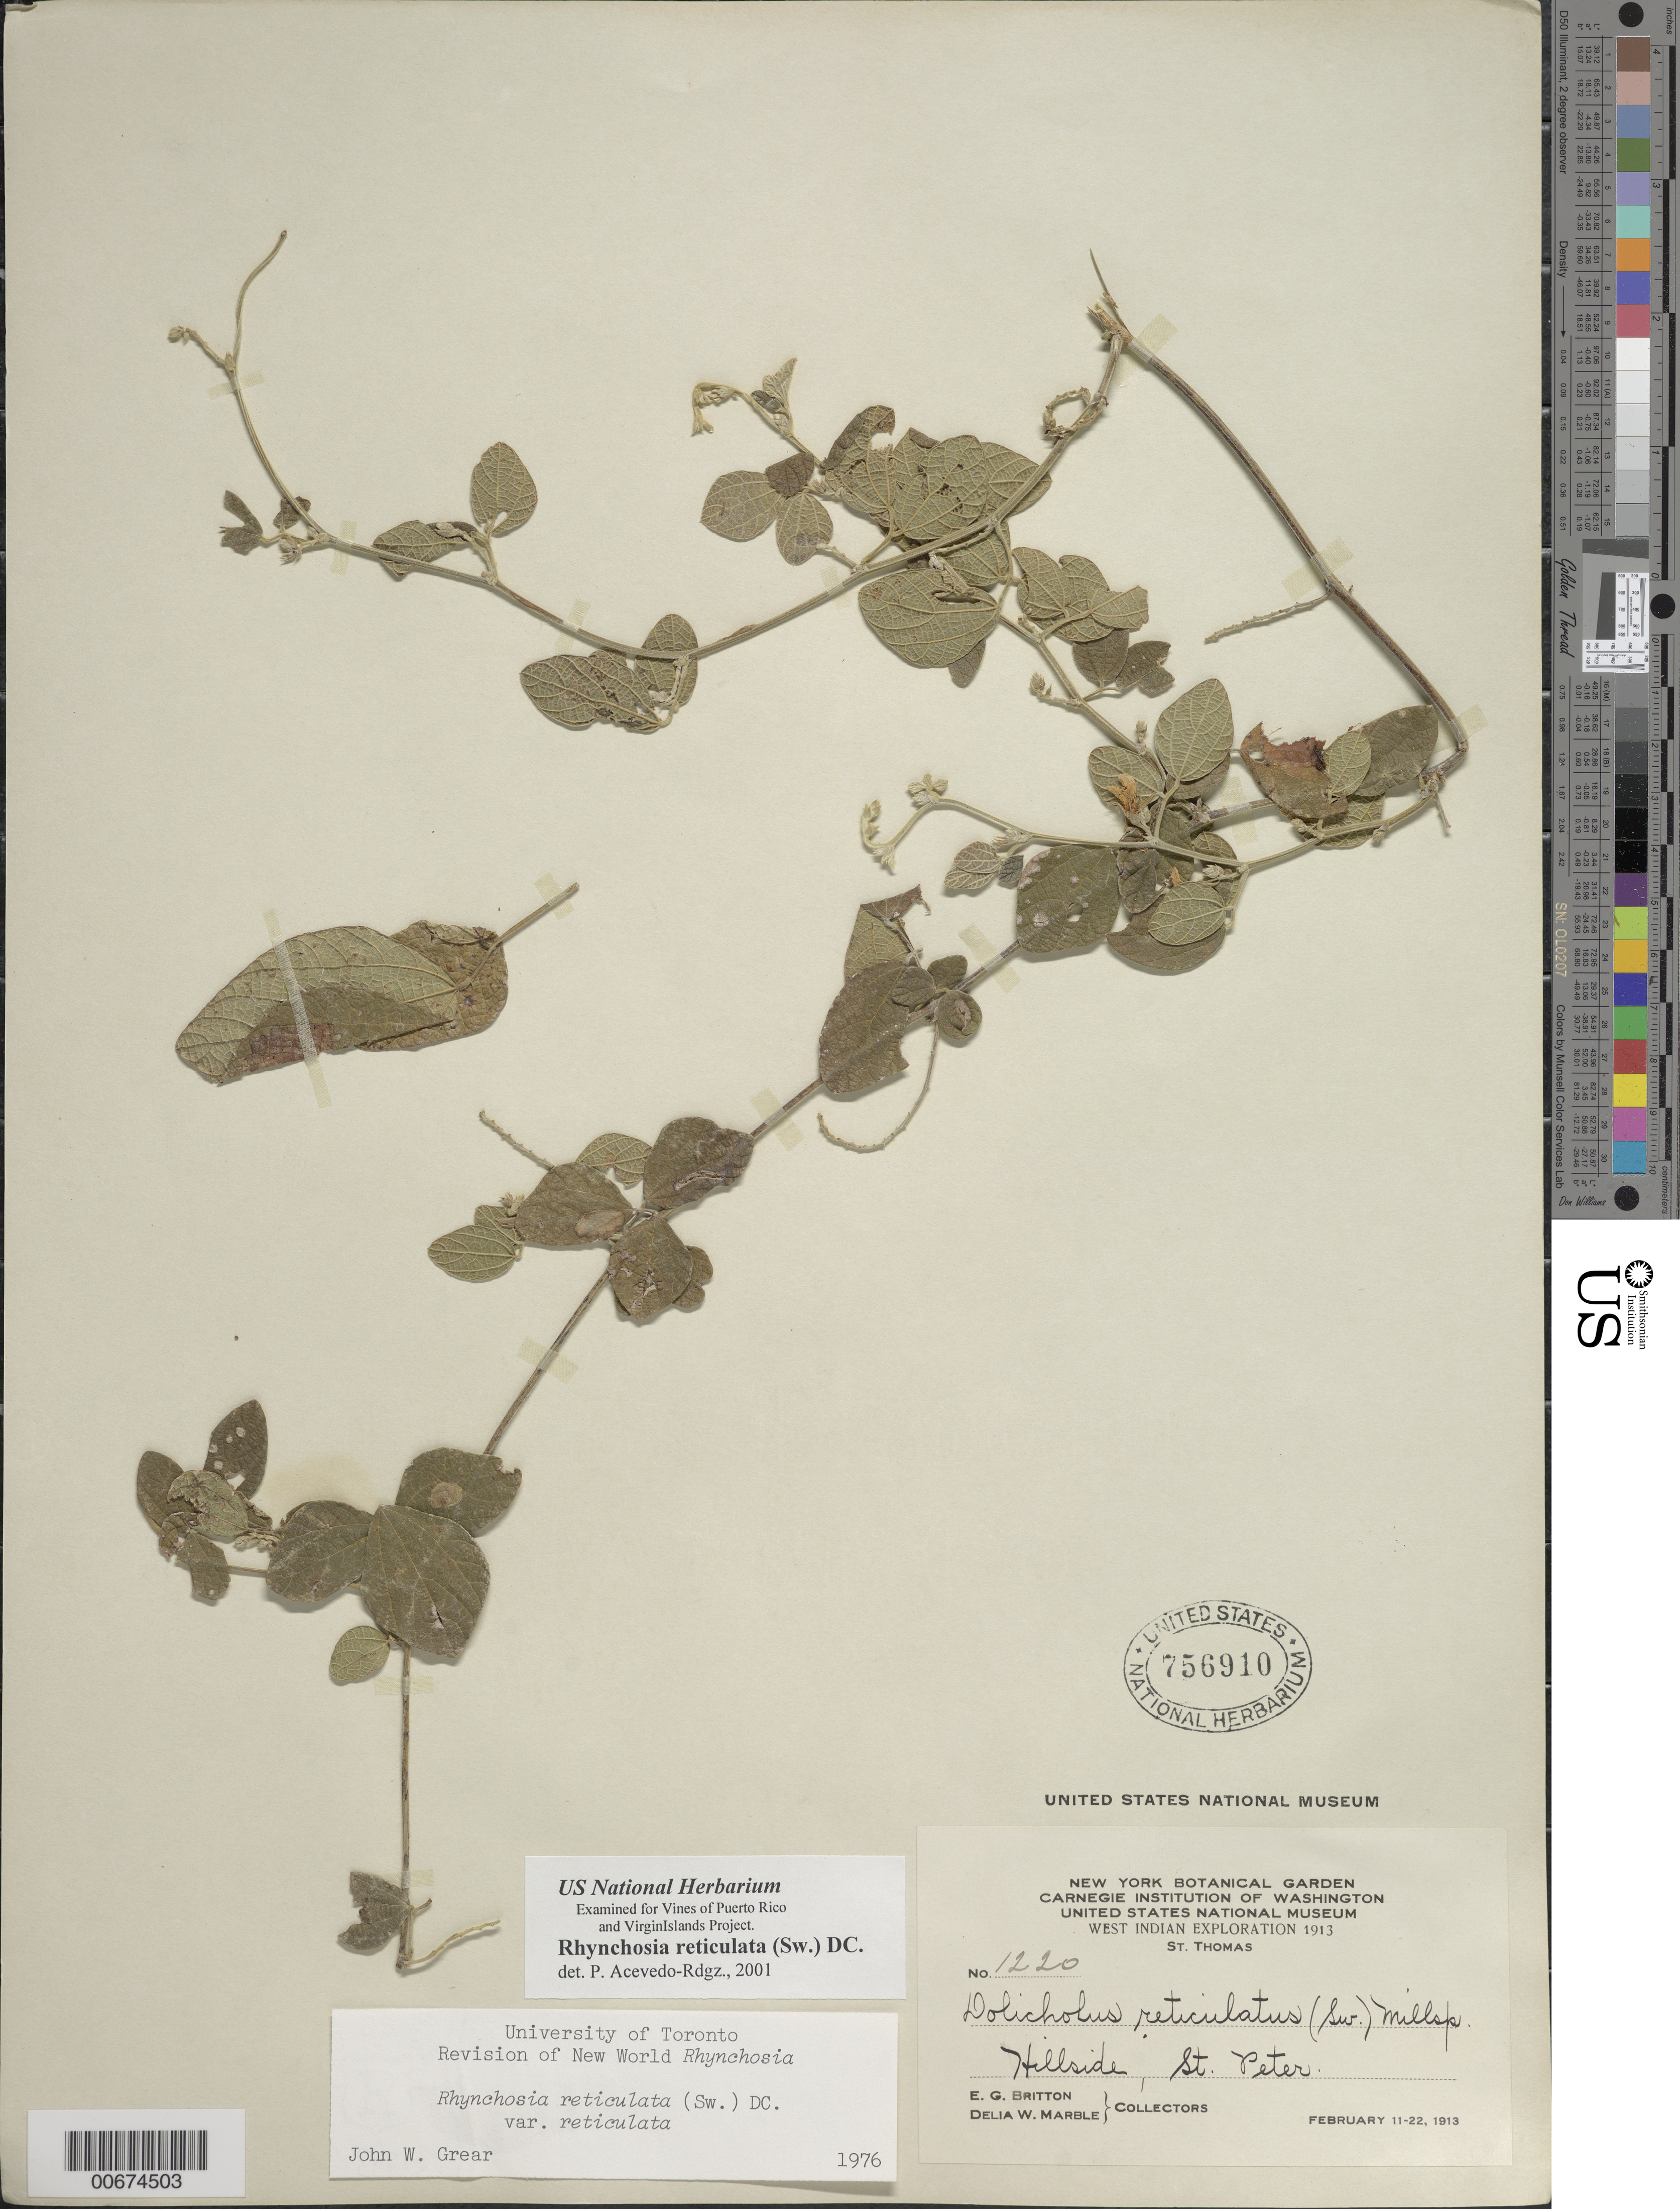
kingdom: Plantae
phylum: Tracheophyta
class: Magnoliopsida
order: Fabales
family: Fabaceae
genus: Rhynchosia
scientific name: Rhynchosia reticulata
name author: (Sw.) DC.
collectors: E. G. Britton & D. W. Marble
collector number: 1220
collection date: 1913-02-11/1913-02-22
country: U.S. Virgin Islands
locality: West Indian, St. Thomas, Hillside, St. Peter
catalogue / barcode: US 756910